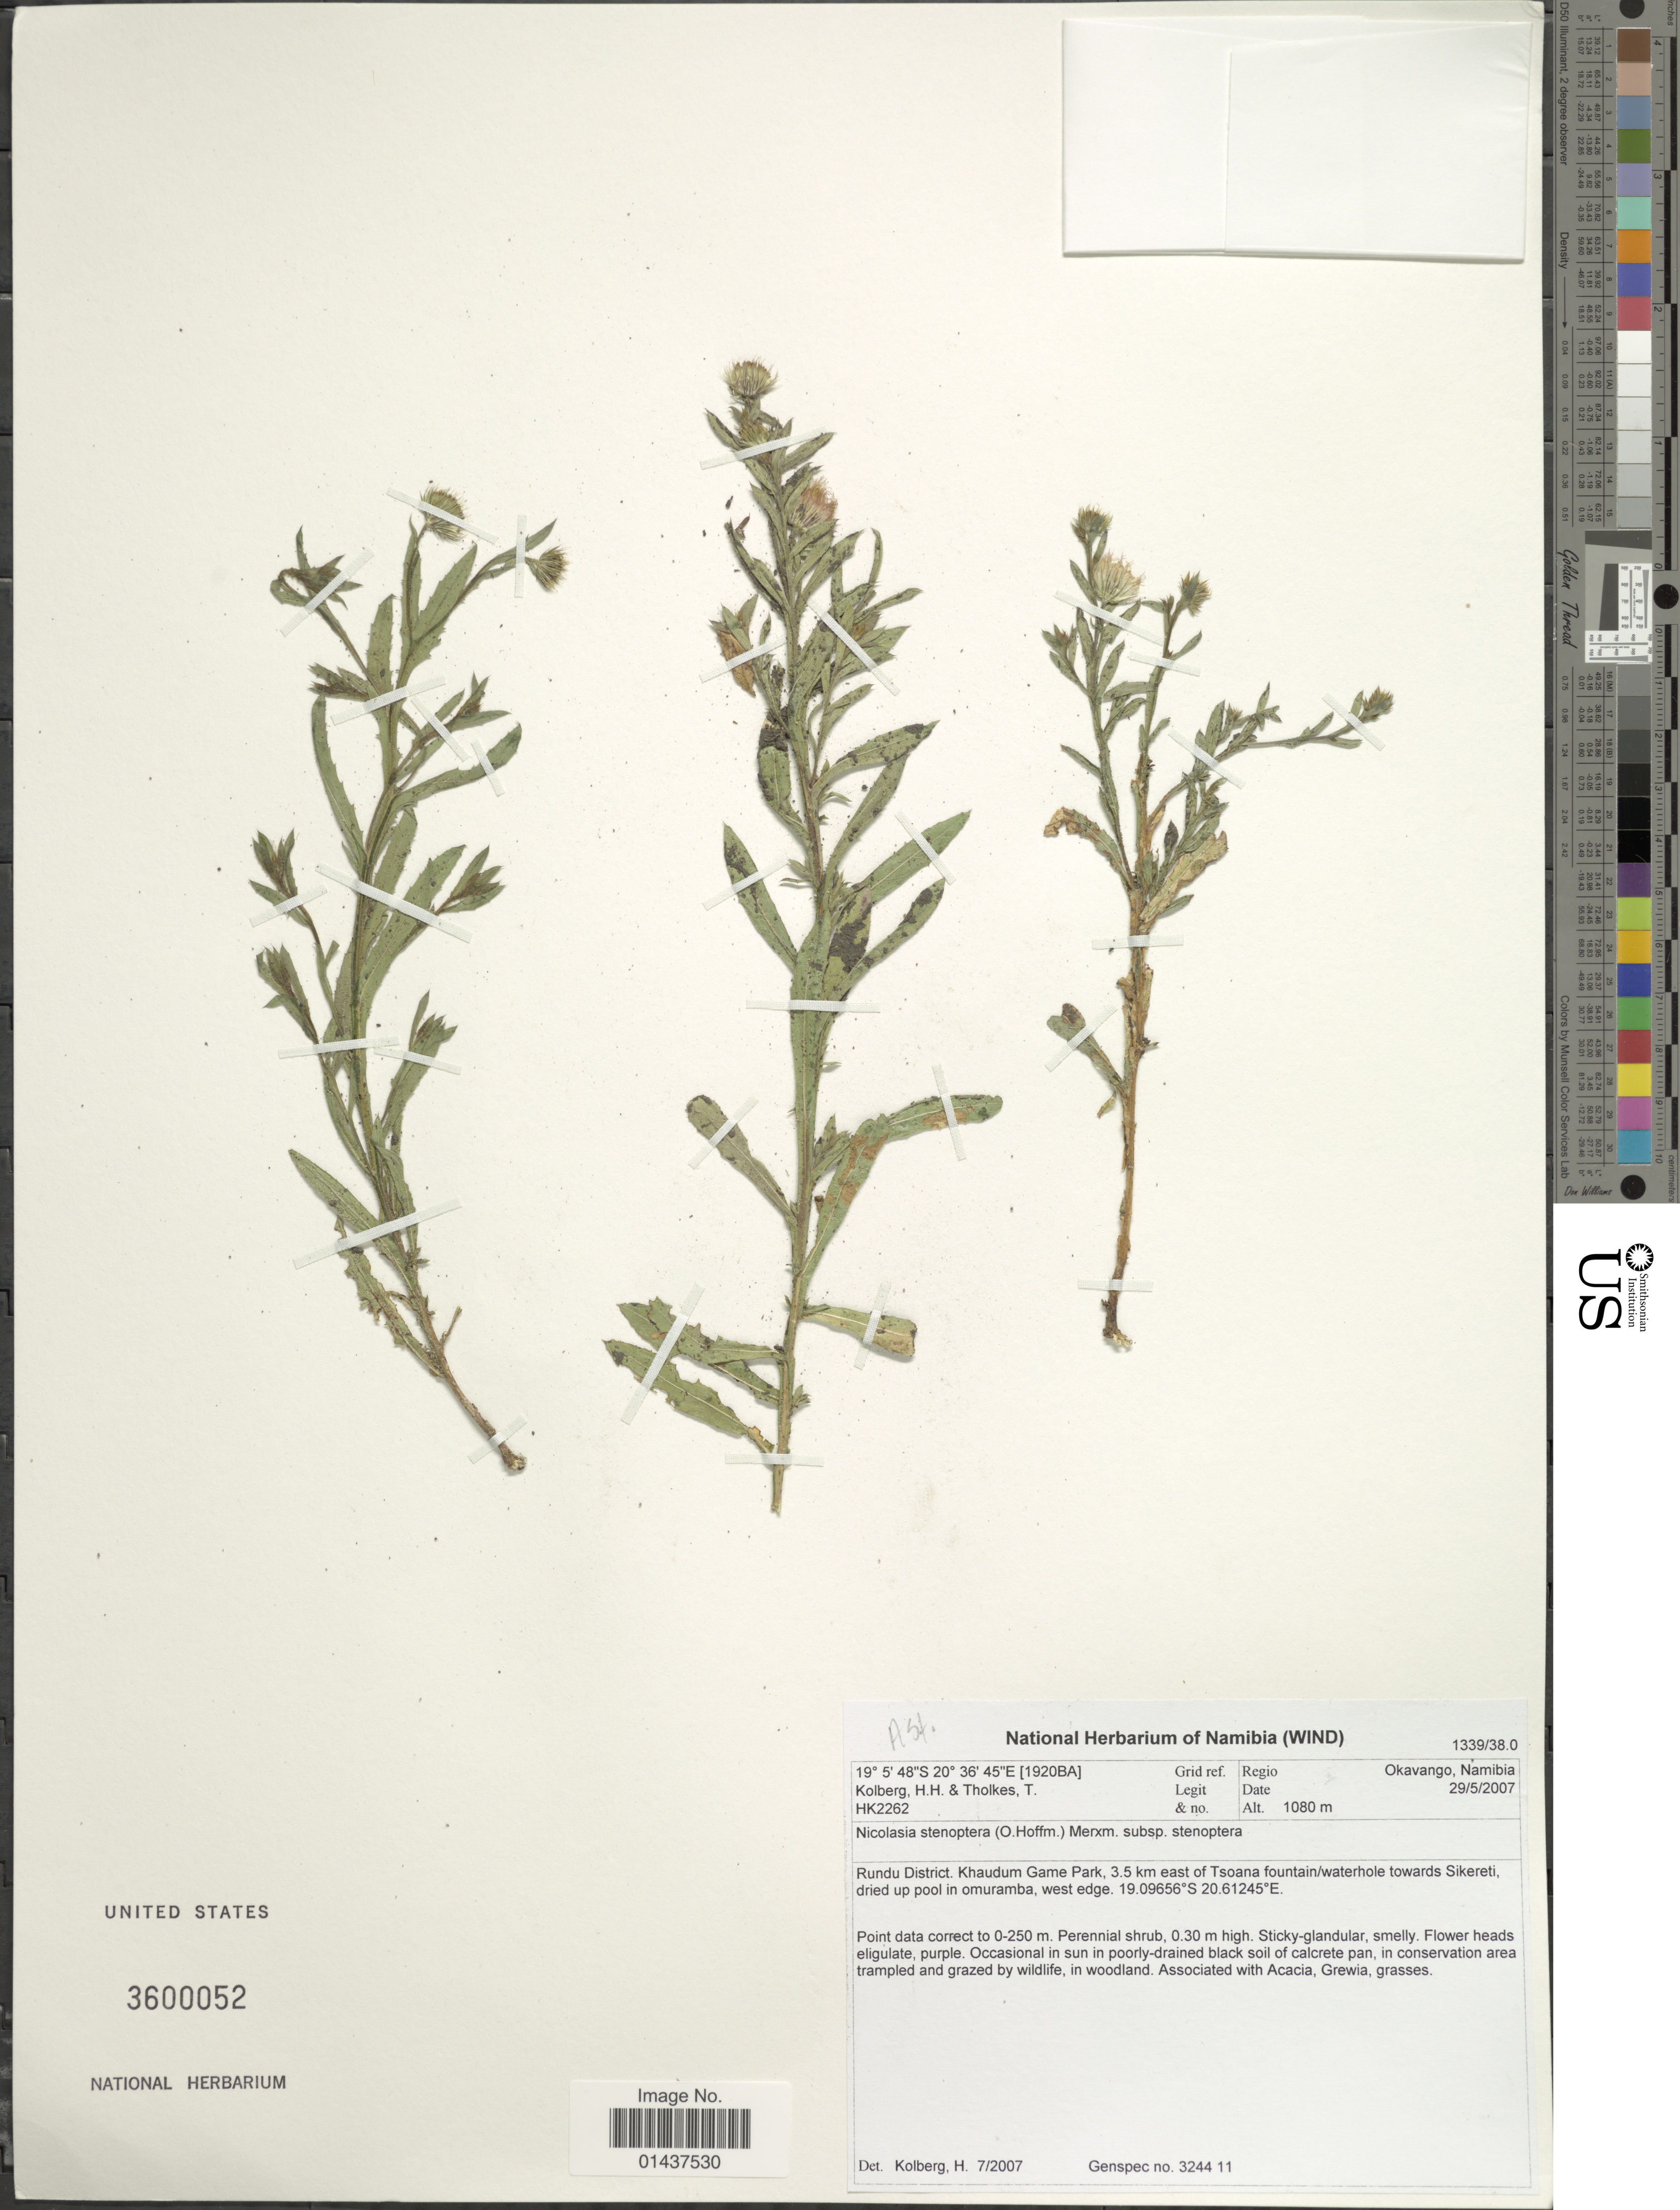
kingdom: Plantae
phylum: Tracheophyta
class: Magnoliopsida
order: Asterales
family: Asteraceae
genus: Nicolasia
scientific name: Nicolasia stenoptera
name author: (O. Hoffm.) O. Hoffm.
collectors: H. H. Kolberg & T. Tholkes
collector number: HK2262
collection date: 2007-05-29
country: Namibia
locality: Regio Okavango, Rundu District. Khaudum Game Park, 3.5 km east of Tsoana fountain/waterhole towards Sikereti, dried up pool in omuramba, west edge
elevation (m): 1080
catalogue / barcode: US 3600052